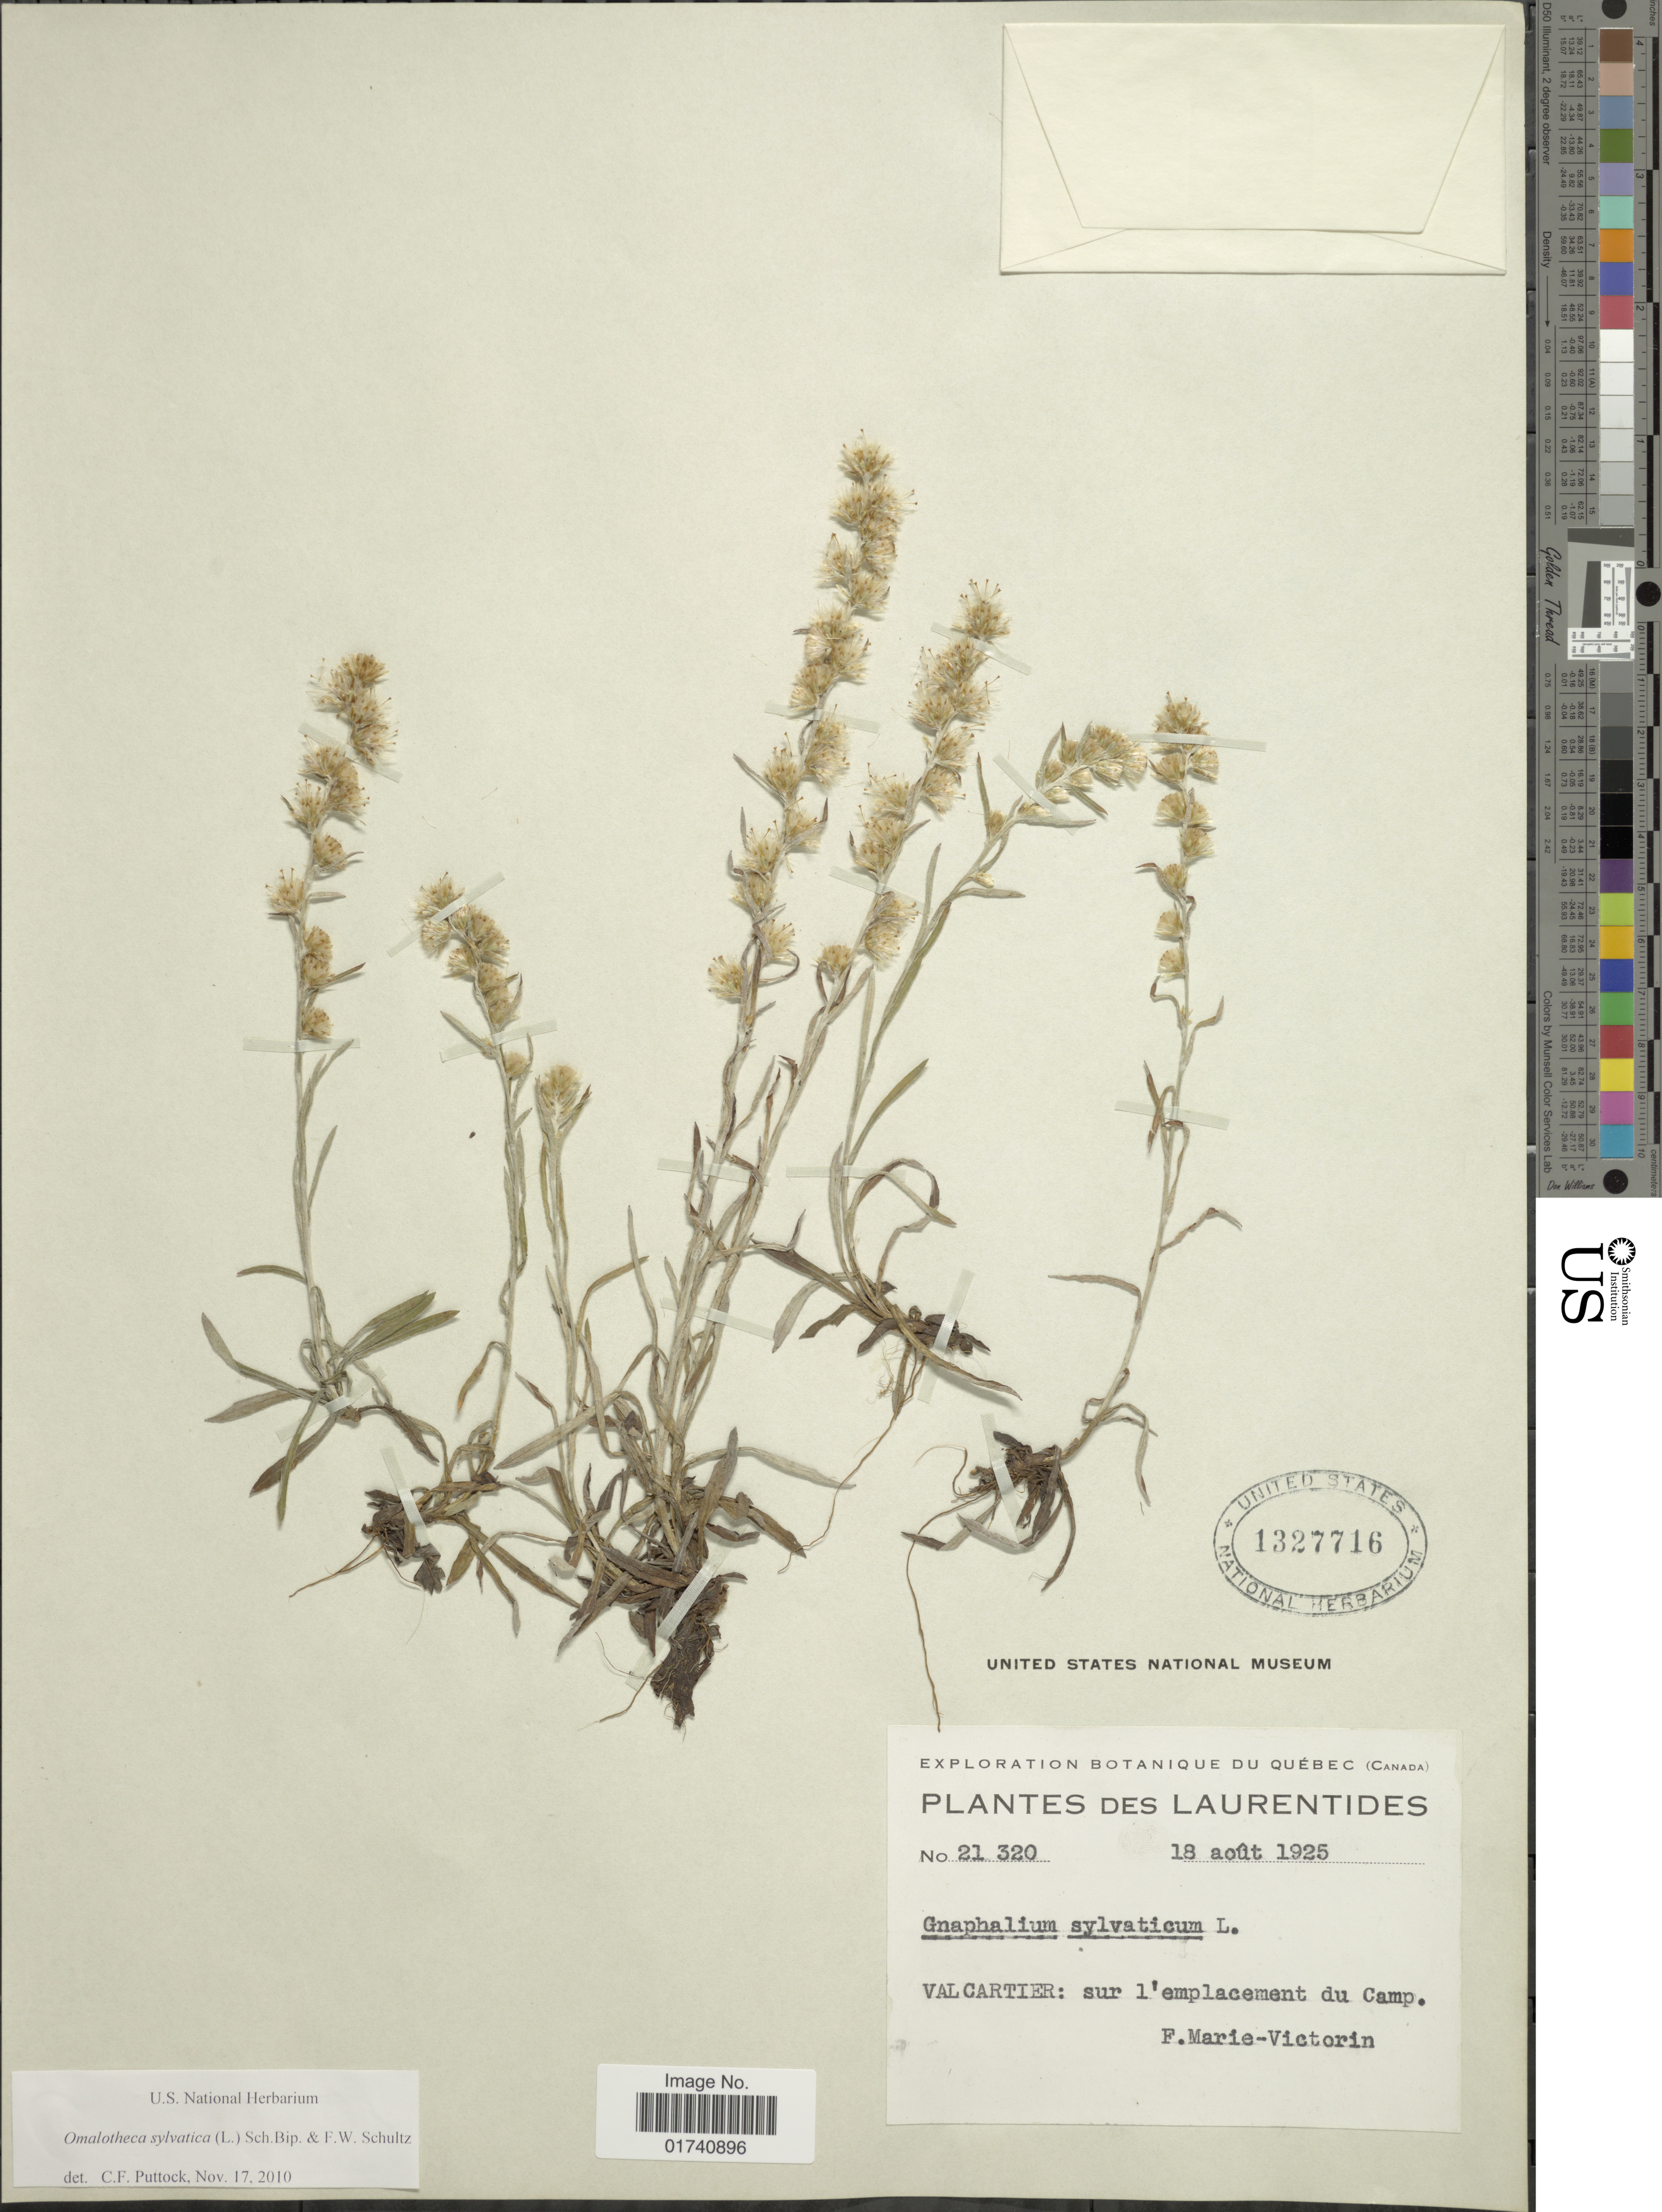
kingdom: Plantae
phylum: Tracheophyta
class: Magnoliopsida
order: Asterales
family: Asteraceae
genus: Omalotheca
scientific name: Omalotheca sylvatica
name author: (L.) Sch. Bip. & F.W. Schultz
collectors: F. Marie-Victorin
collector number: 21320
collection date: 1925-08-18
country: Australia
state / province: Western Australia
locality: Des Laurentides. Val Cartier: sur l'emplacement du Camp.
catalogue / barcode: US 1327716